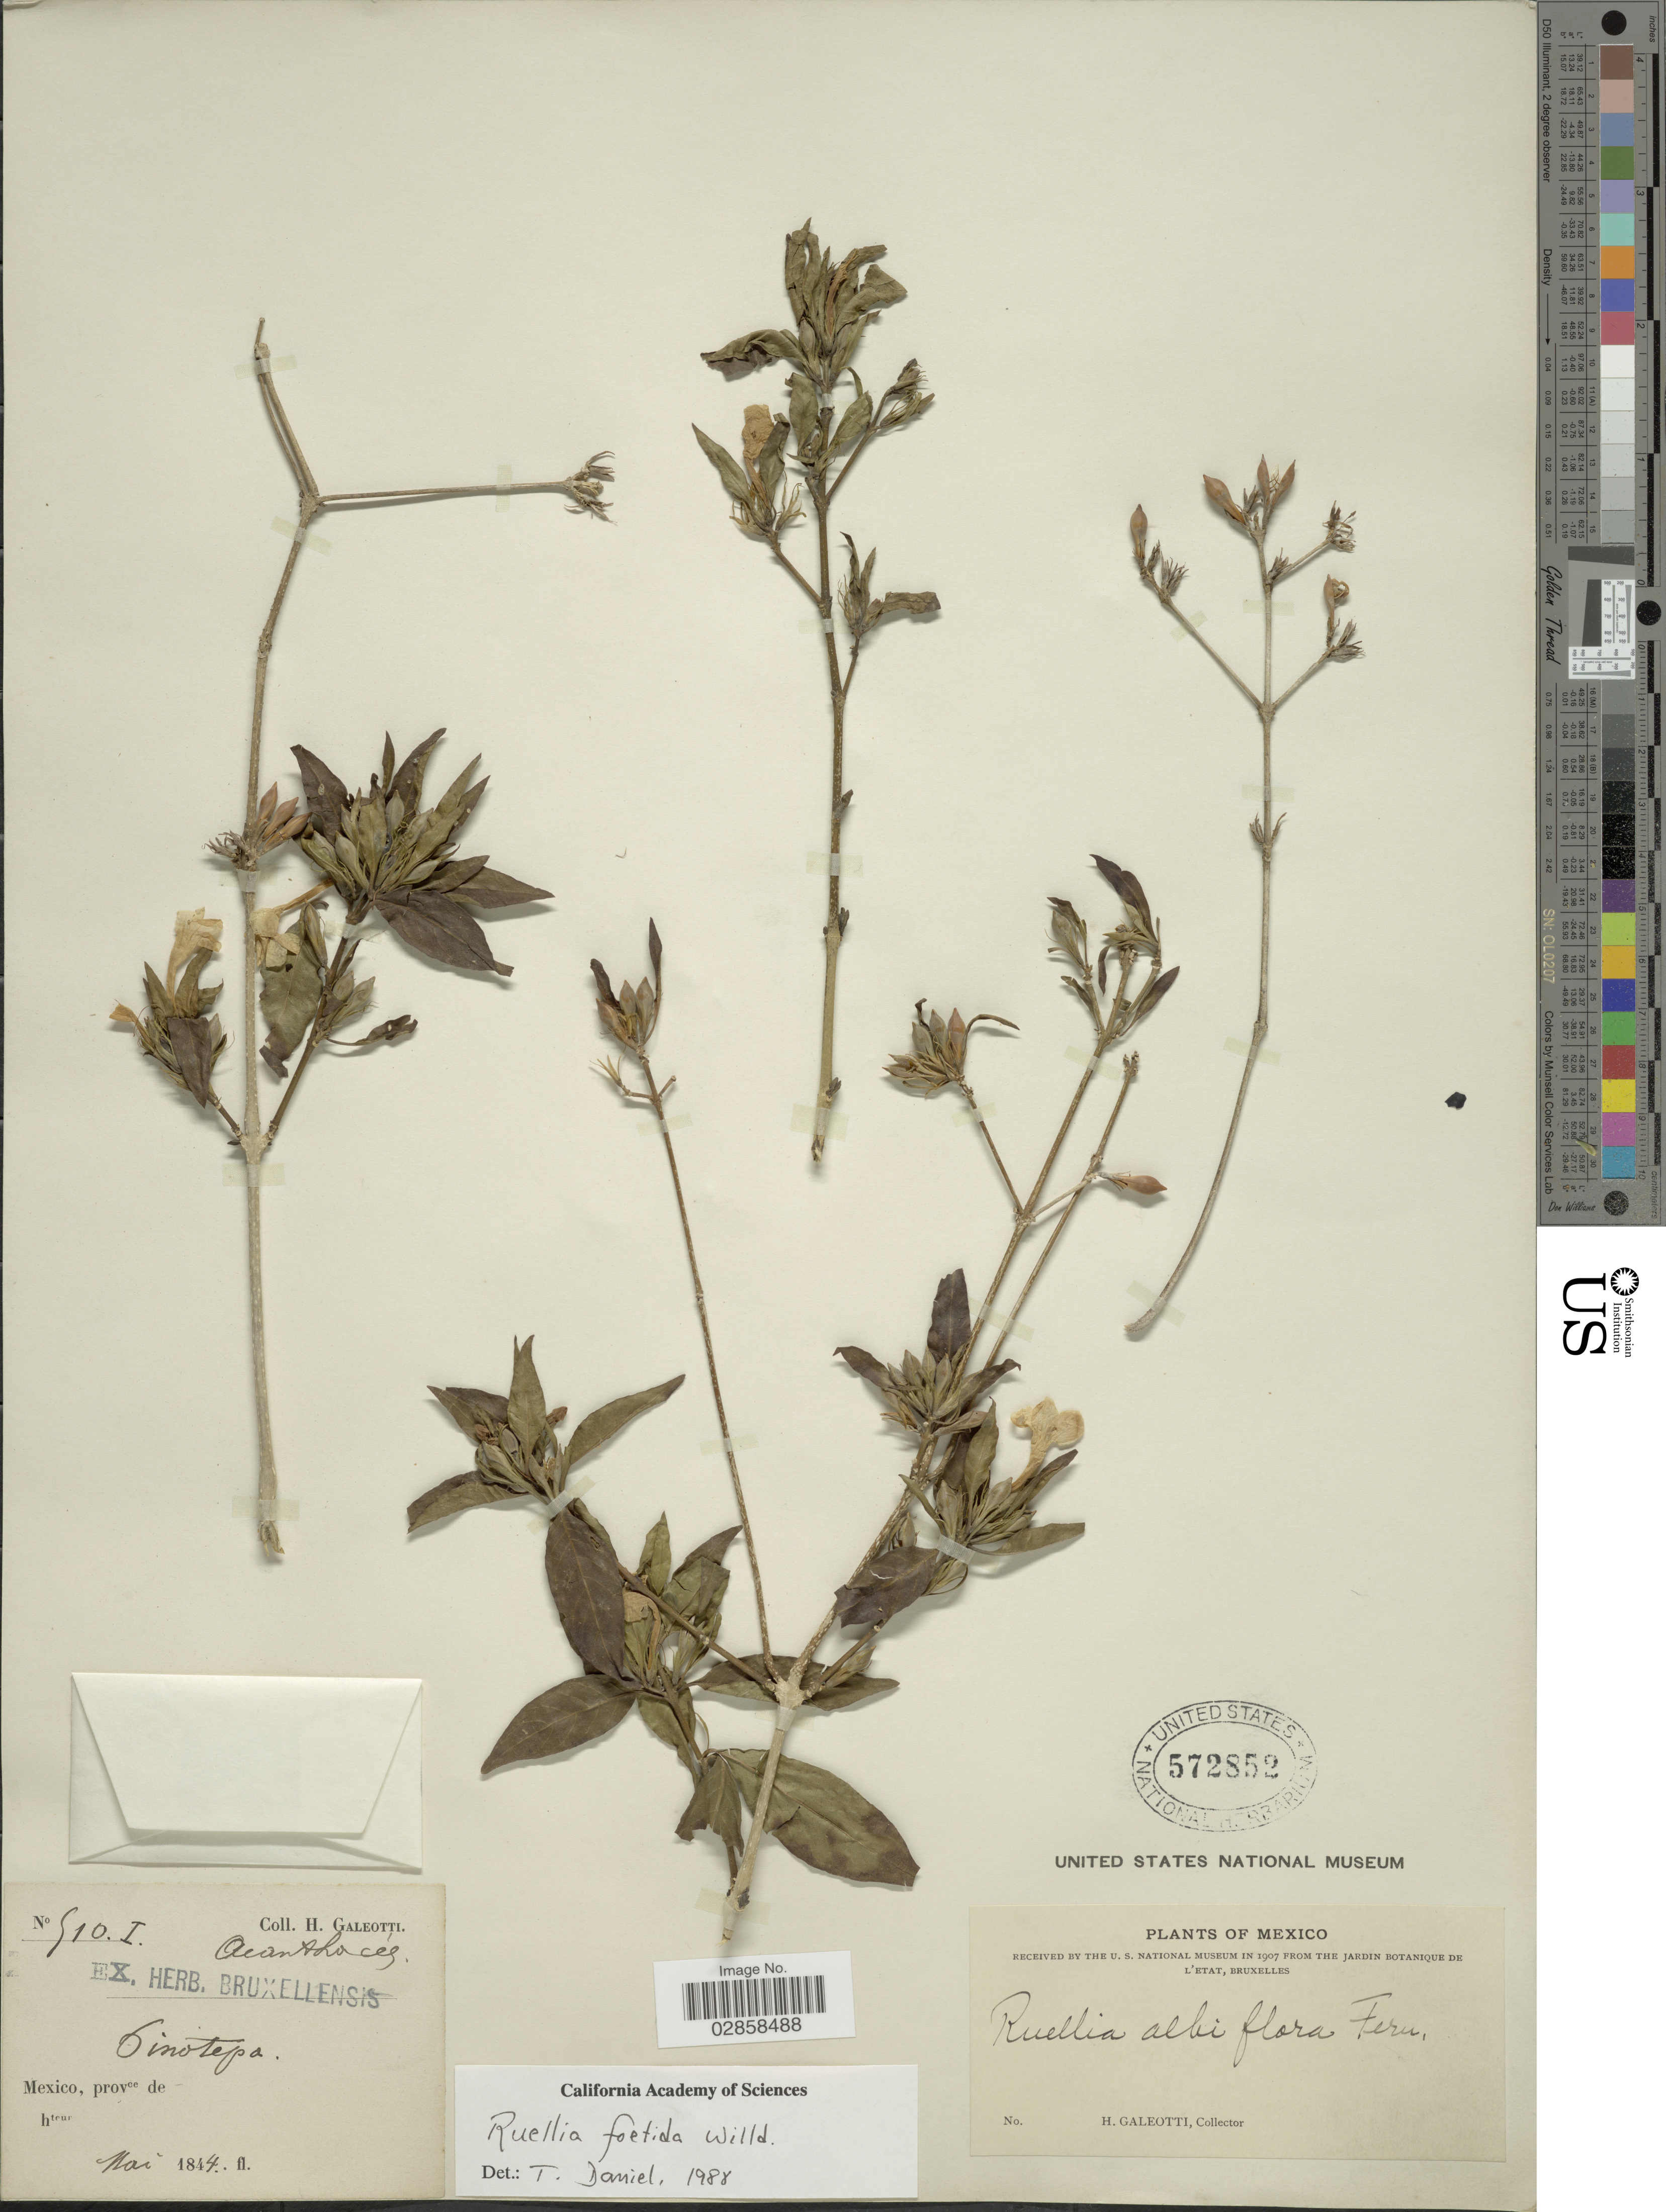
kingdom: Plantae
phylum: Tracheophyta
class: Magnoliopsida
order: Lamiales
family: Acanthaceae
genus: Ruellia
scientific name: Ruellia foetida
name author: Willd.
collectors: H. G. Galeotti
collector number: S10.I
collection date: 1844-05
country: Mexico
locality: Pinotepa.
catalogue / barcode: US 572852